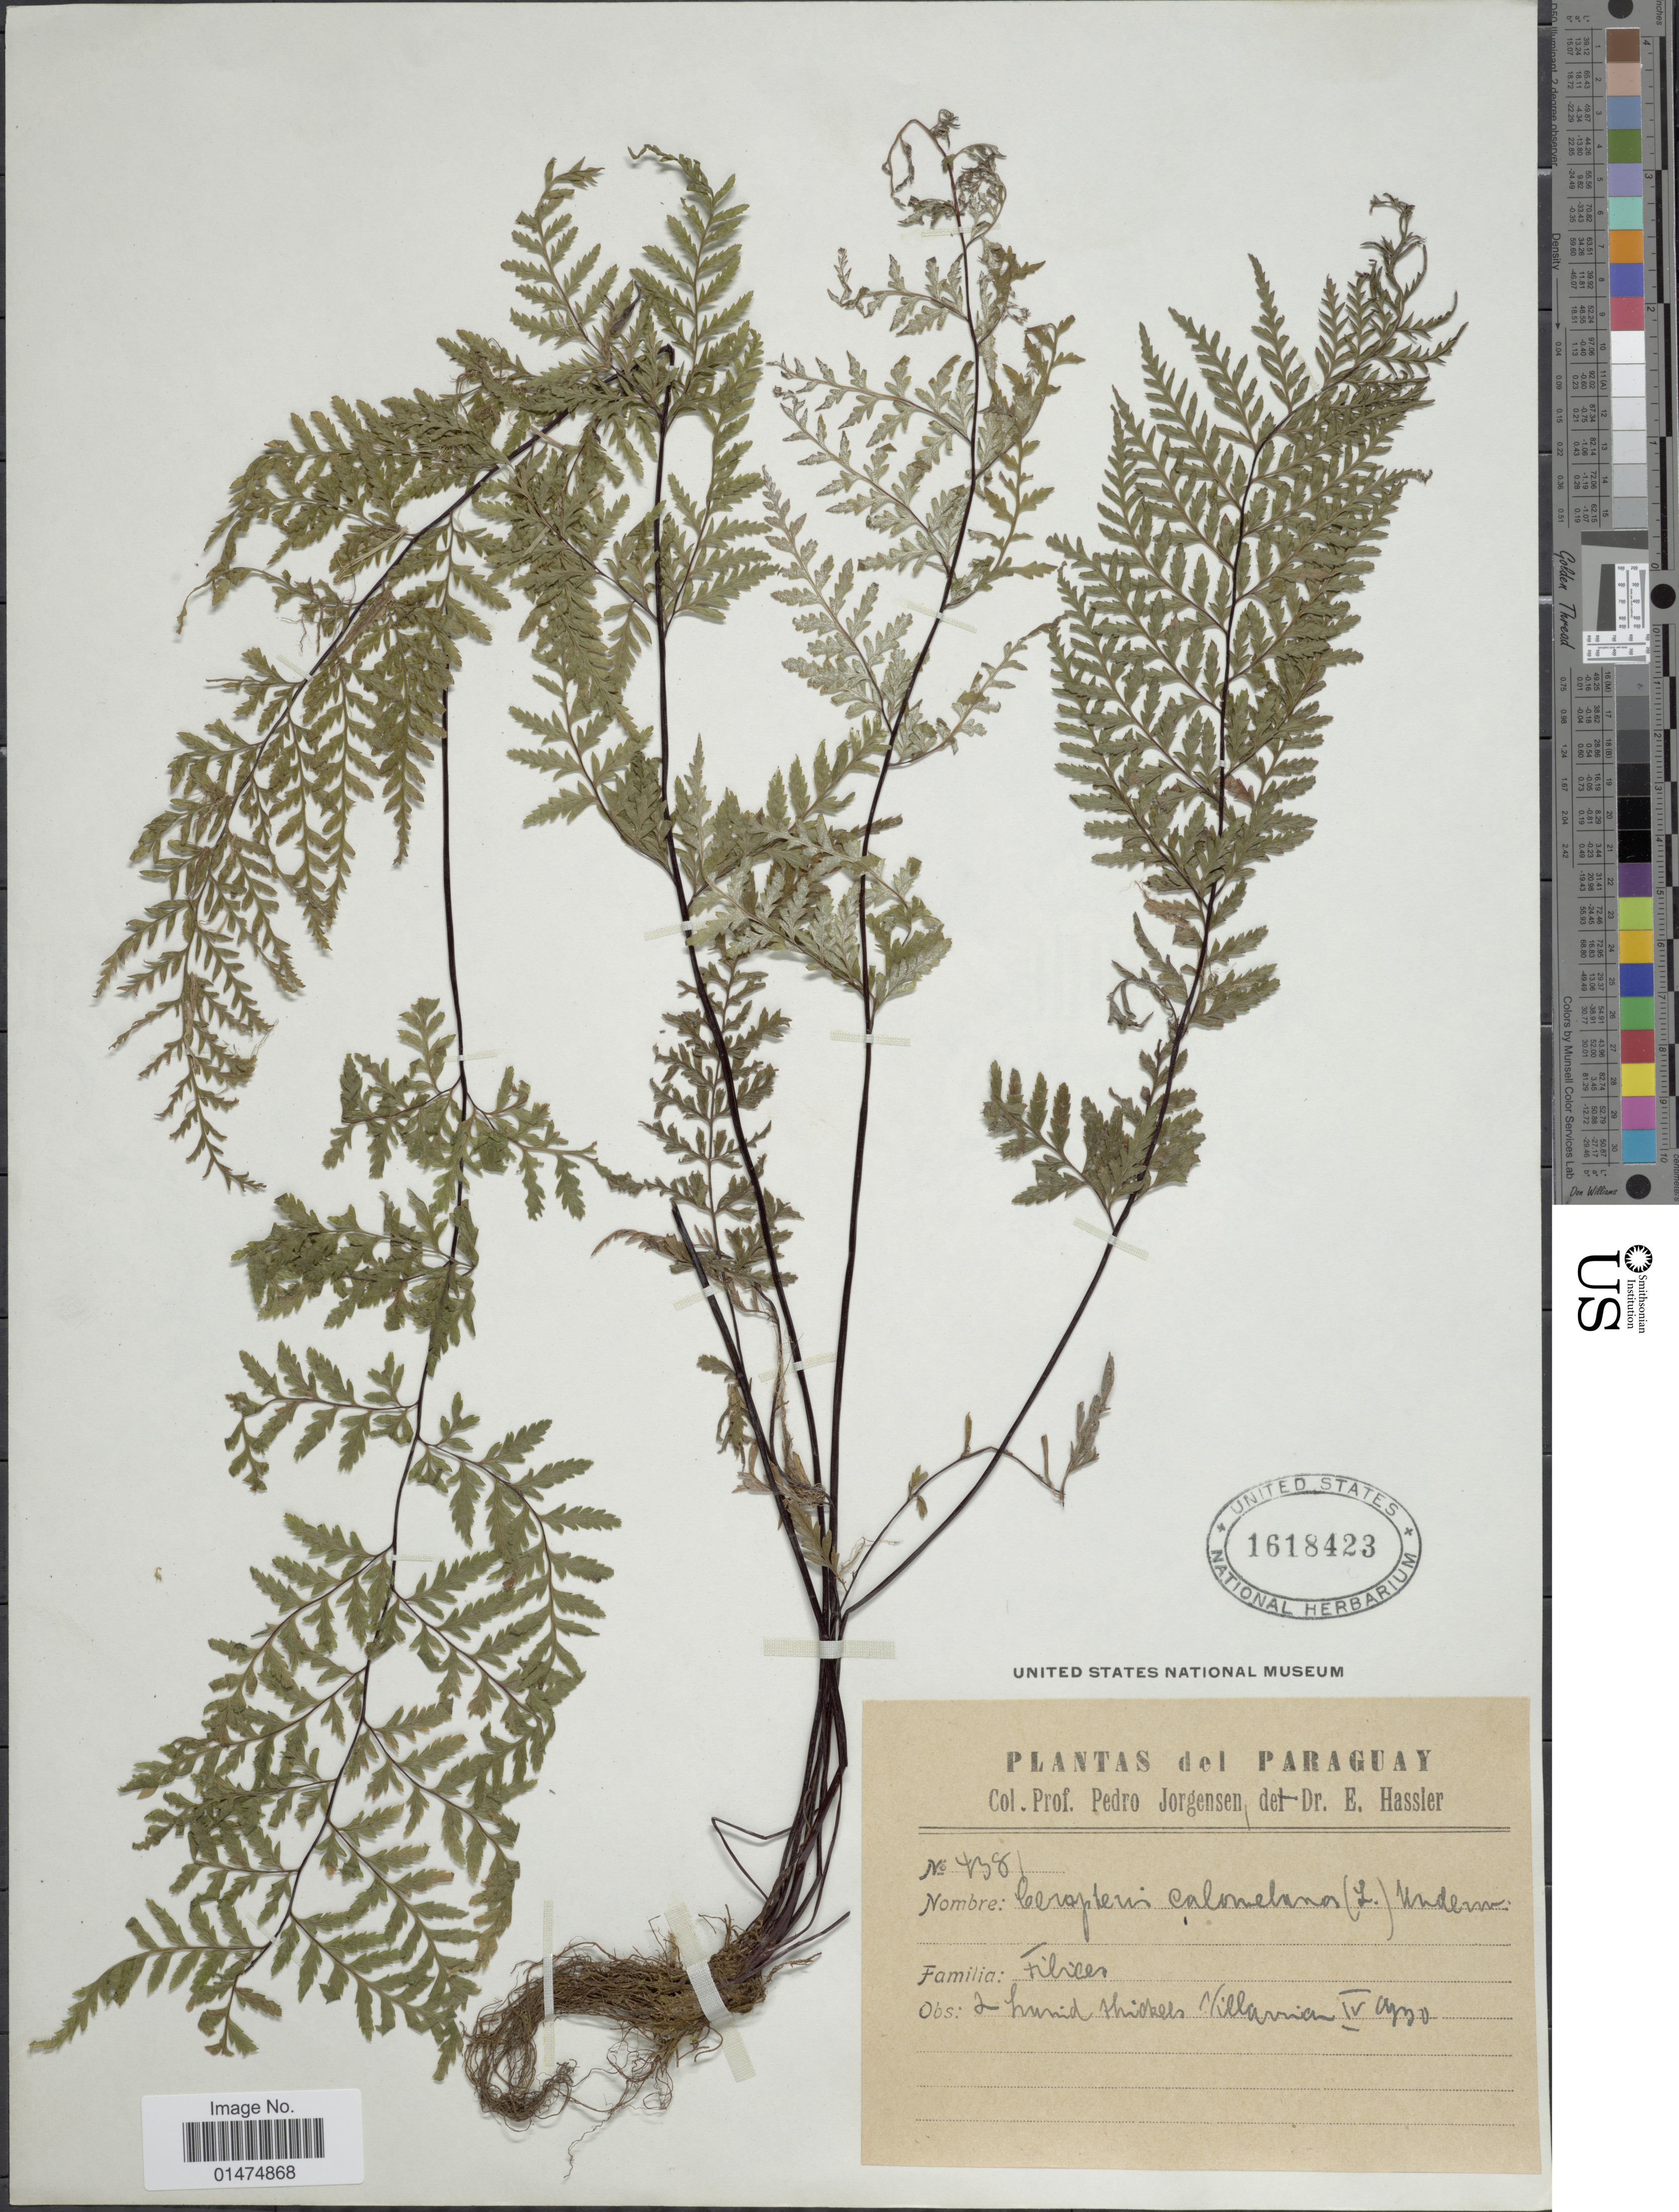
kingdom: Plantae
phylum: Tracheophyta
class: Polypodiopsida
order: Polypodiales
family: Pteridaceae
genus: Pityrogramma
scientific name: Pityrogramma calomelanos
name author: (L.) Link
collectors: P. Jörgensen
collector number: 438*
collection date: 1930-04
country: Paraguay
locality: Villarrica.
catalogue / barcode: US 1618423